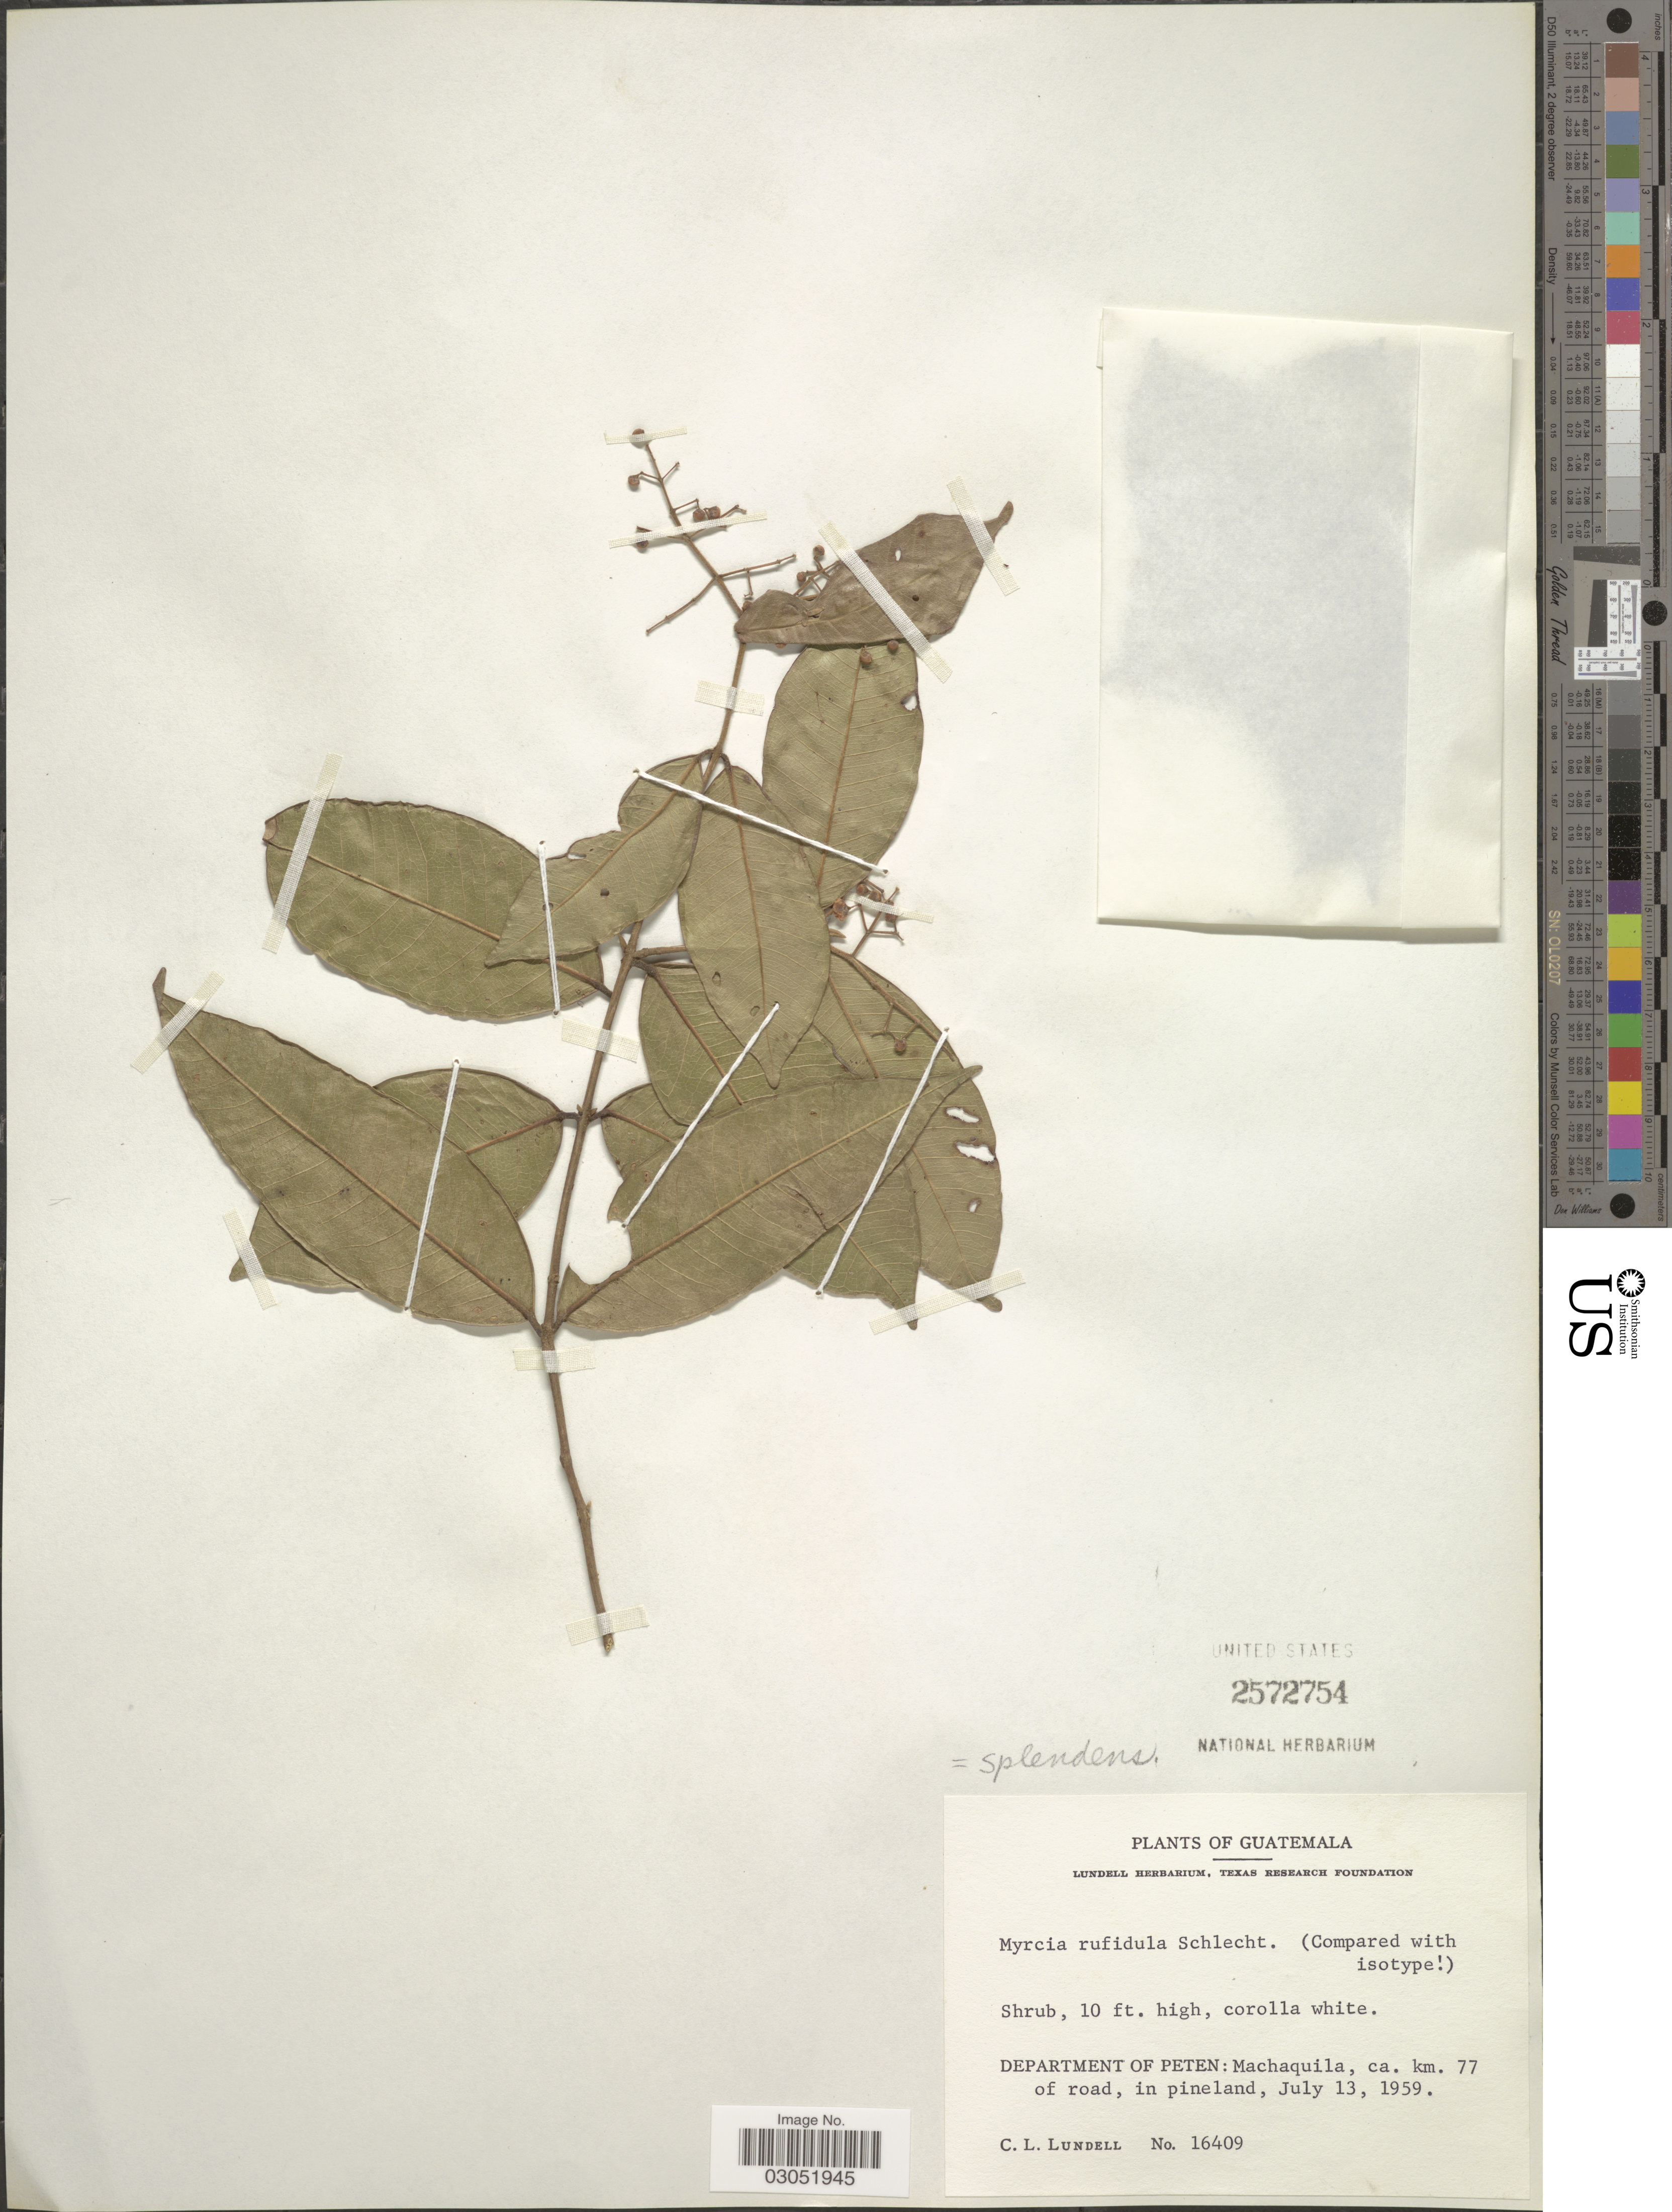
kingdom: Plantae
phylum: Tracheophyta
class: Magnoliopsida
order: Myrtales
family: Myrtaceae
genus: Myrcia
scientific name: Myrcia splendens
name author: (Sw.) DC.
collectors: C. L. Lundell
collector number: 16409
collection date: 1959-07-13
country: Guatemala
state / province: El Petén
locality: Department of Peten: Machaquila, ca. km. 77 of road, in pineland.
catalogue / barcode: US 2572754